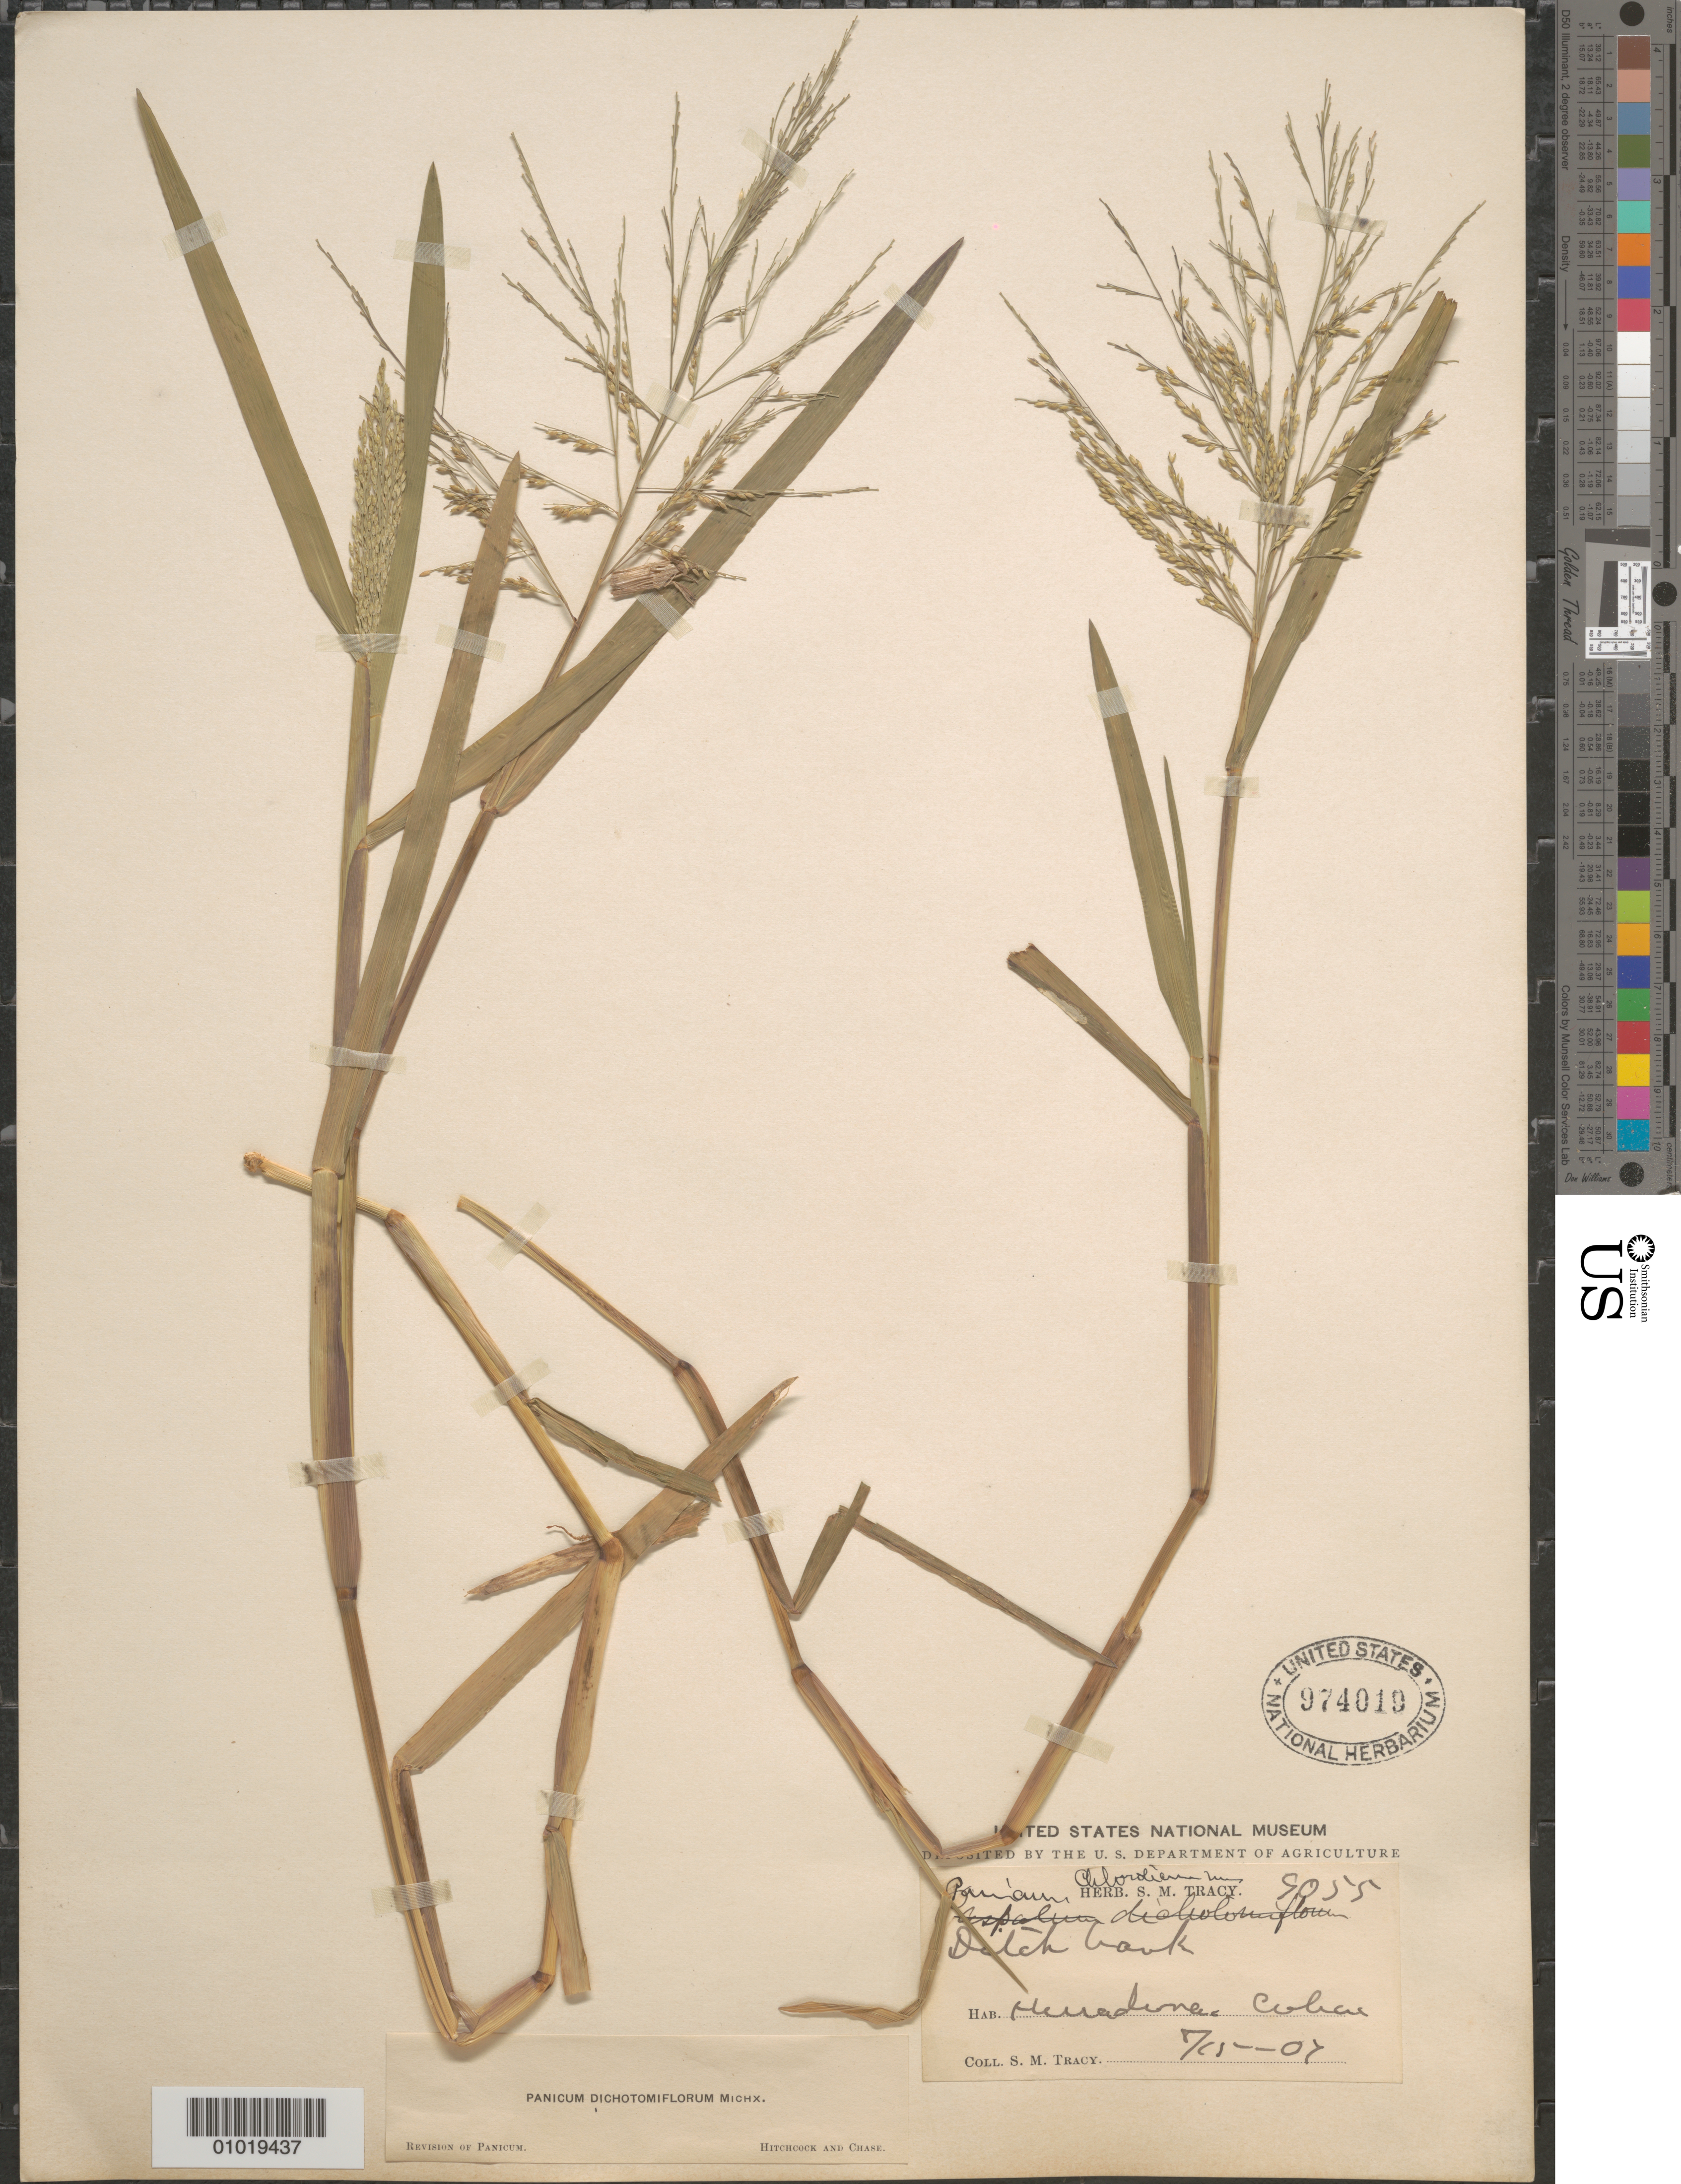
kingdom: Plantae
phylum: Tracheophyta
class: Liliopsida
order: Poales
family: Poaceae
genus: Panicum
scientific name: Panicum dichotomiflorum subsp. dichotomiflorum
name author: Michx.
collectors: S. M. Tracy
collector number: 9055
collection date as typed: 15 Jul 1907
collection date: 1907-07-15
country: Cuba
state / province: Ciego de Ávila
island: Cuba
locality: Herradura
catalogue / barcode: US 974010